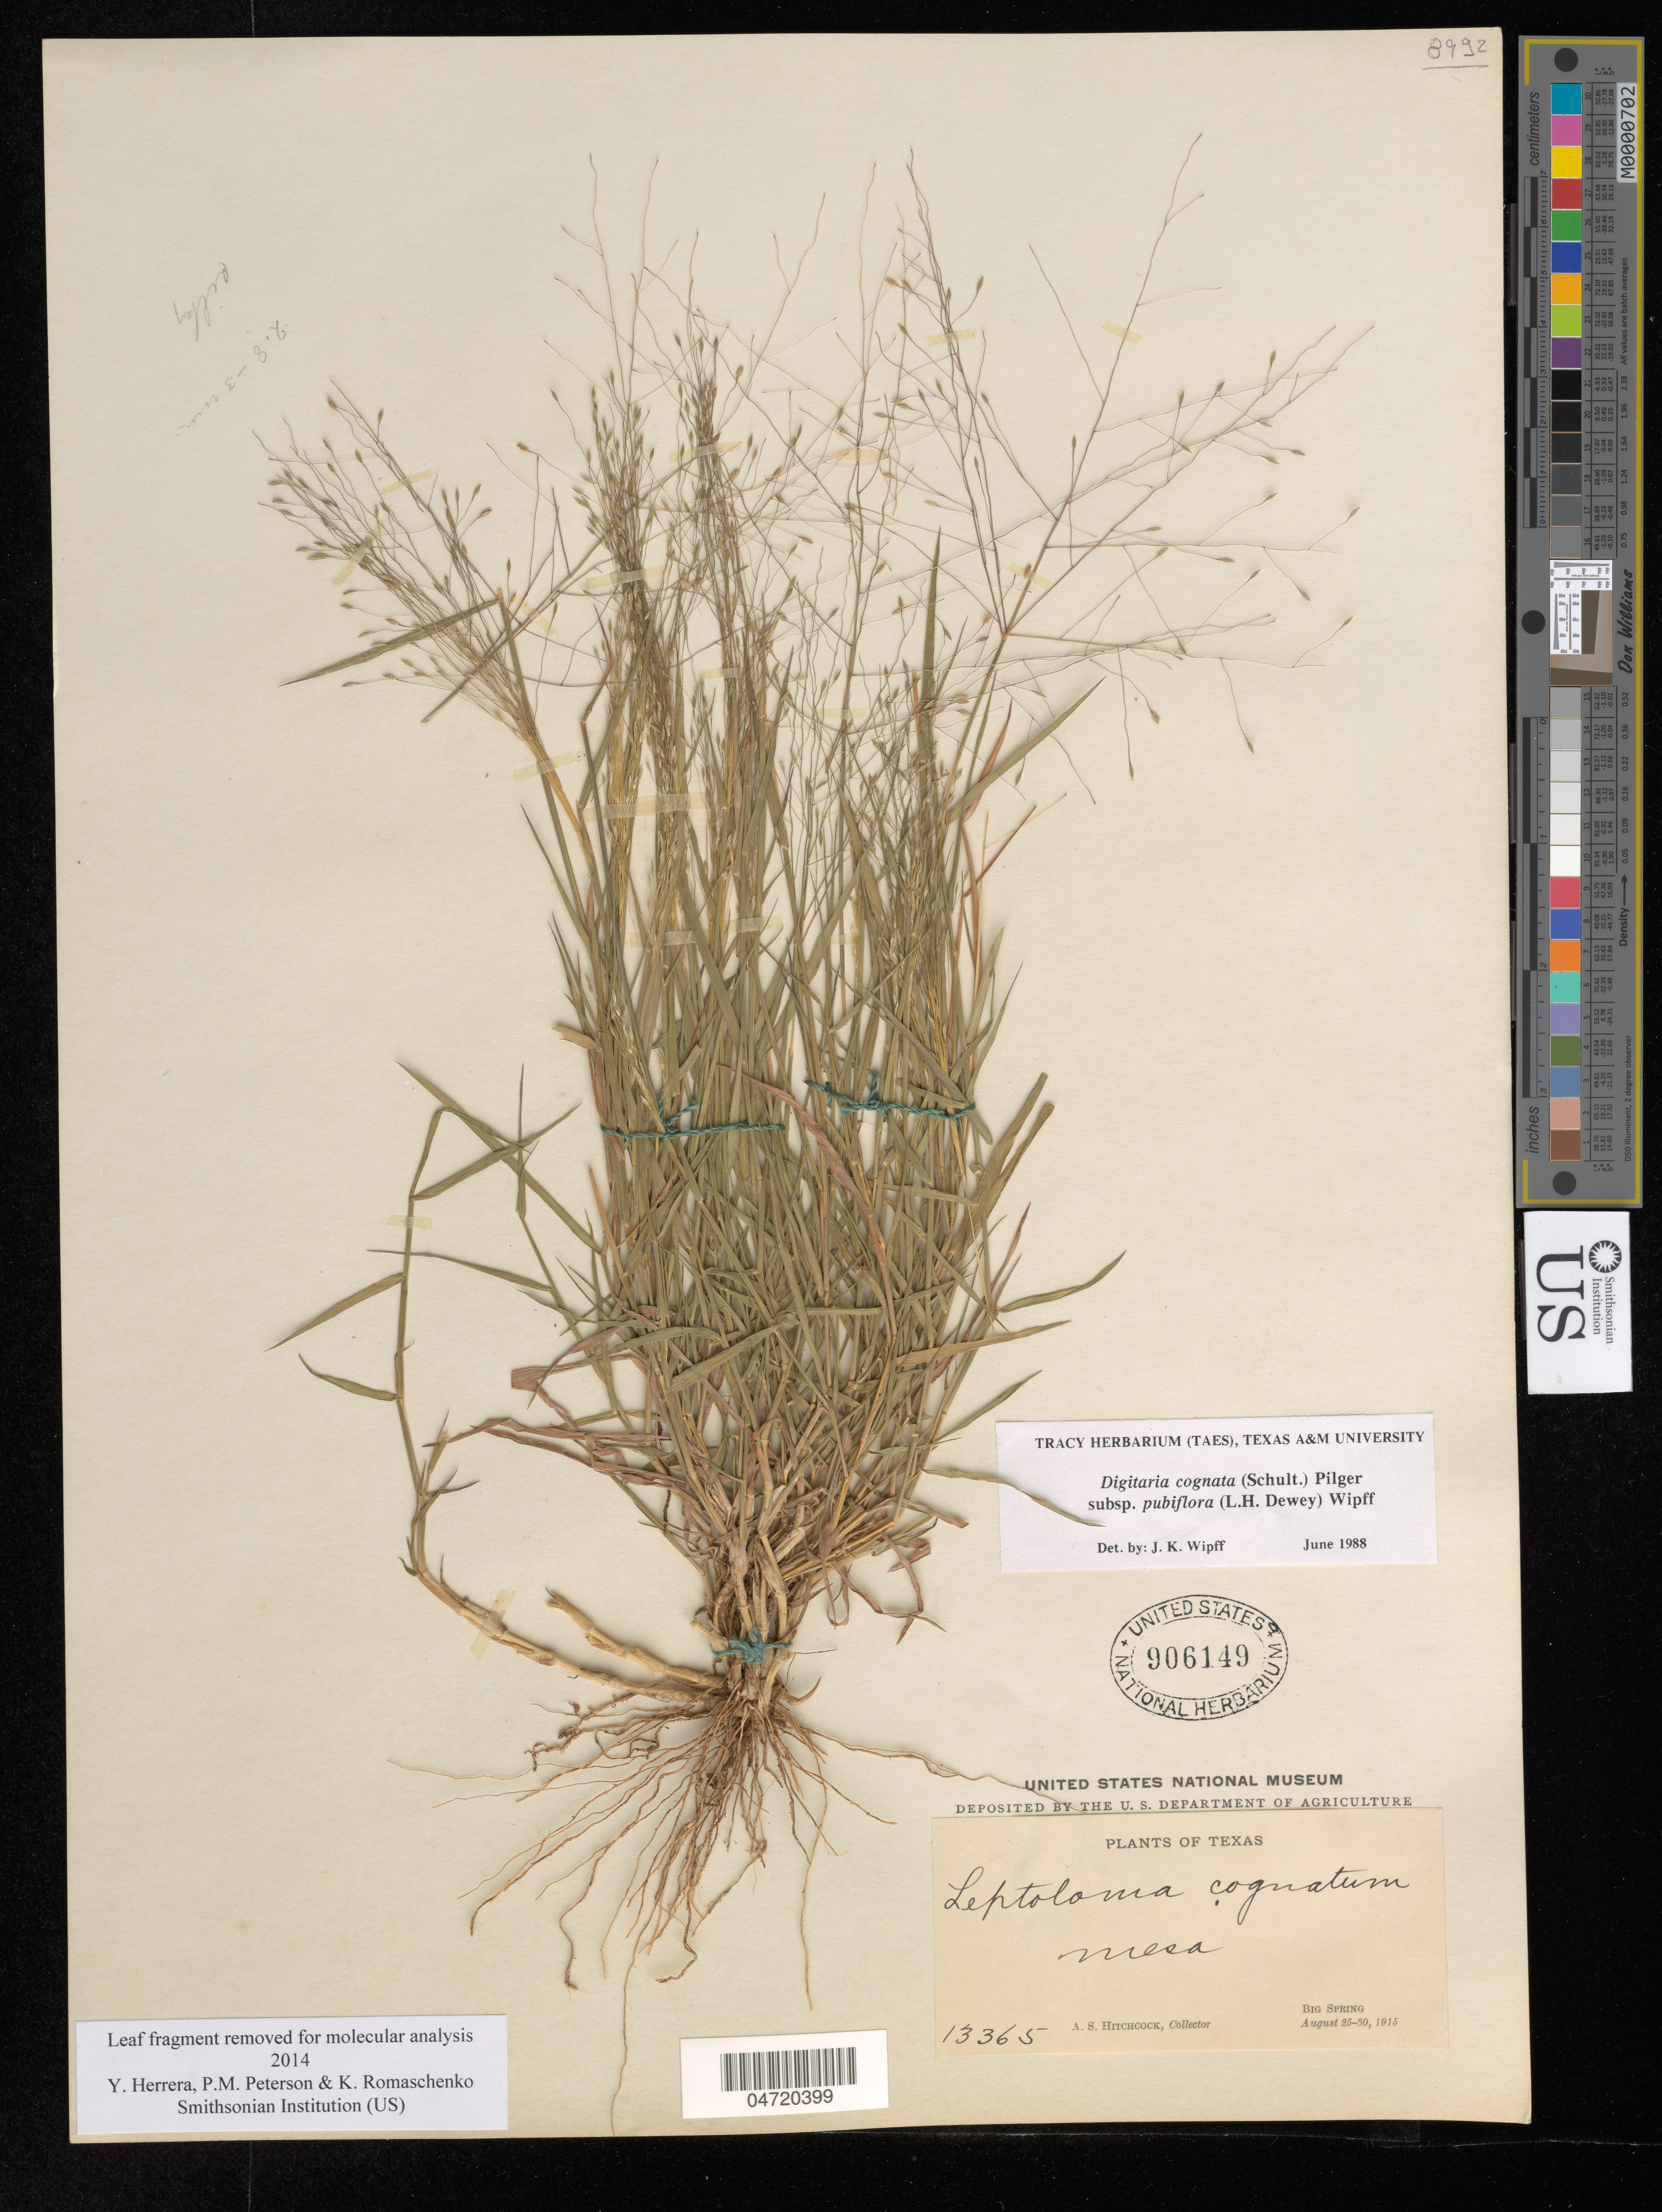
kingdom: Plantae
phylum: Tracheophyta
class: Liliopsida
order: Poales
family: Poaceae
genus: Digitaria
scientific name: Digitaria cognata subsp. pubiflora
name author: (Vasey) Wipff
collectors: A. Hitchcock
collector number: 13365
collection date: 1915-08-25/1915-08-30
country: United States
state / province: Texas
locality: Mesa. Big Spring.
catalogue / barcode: US 906149